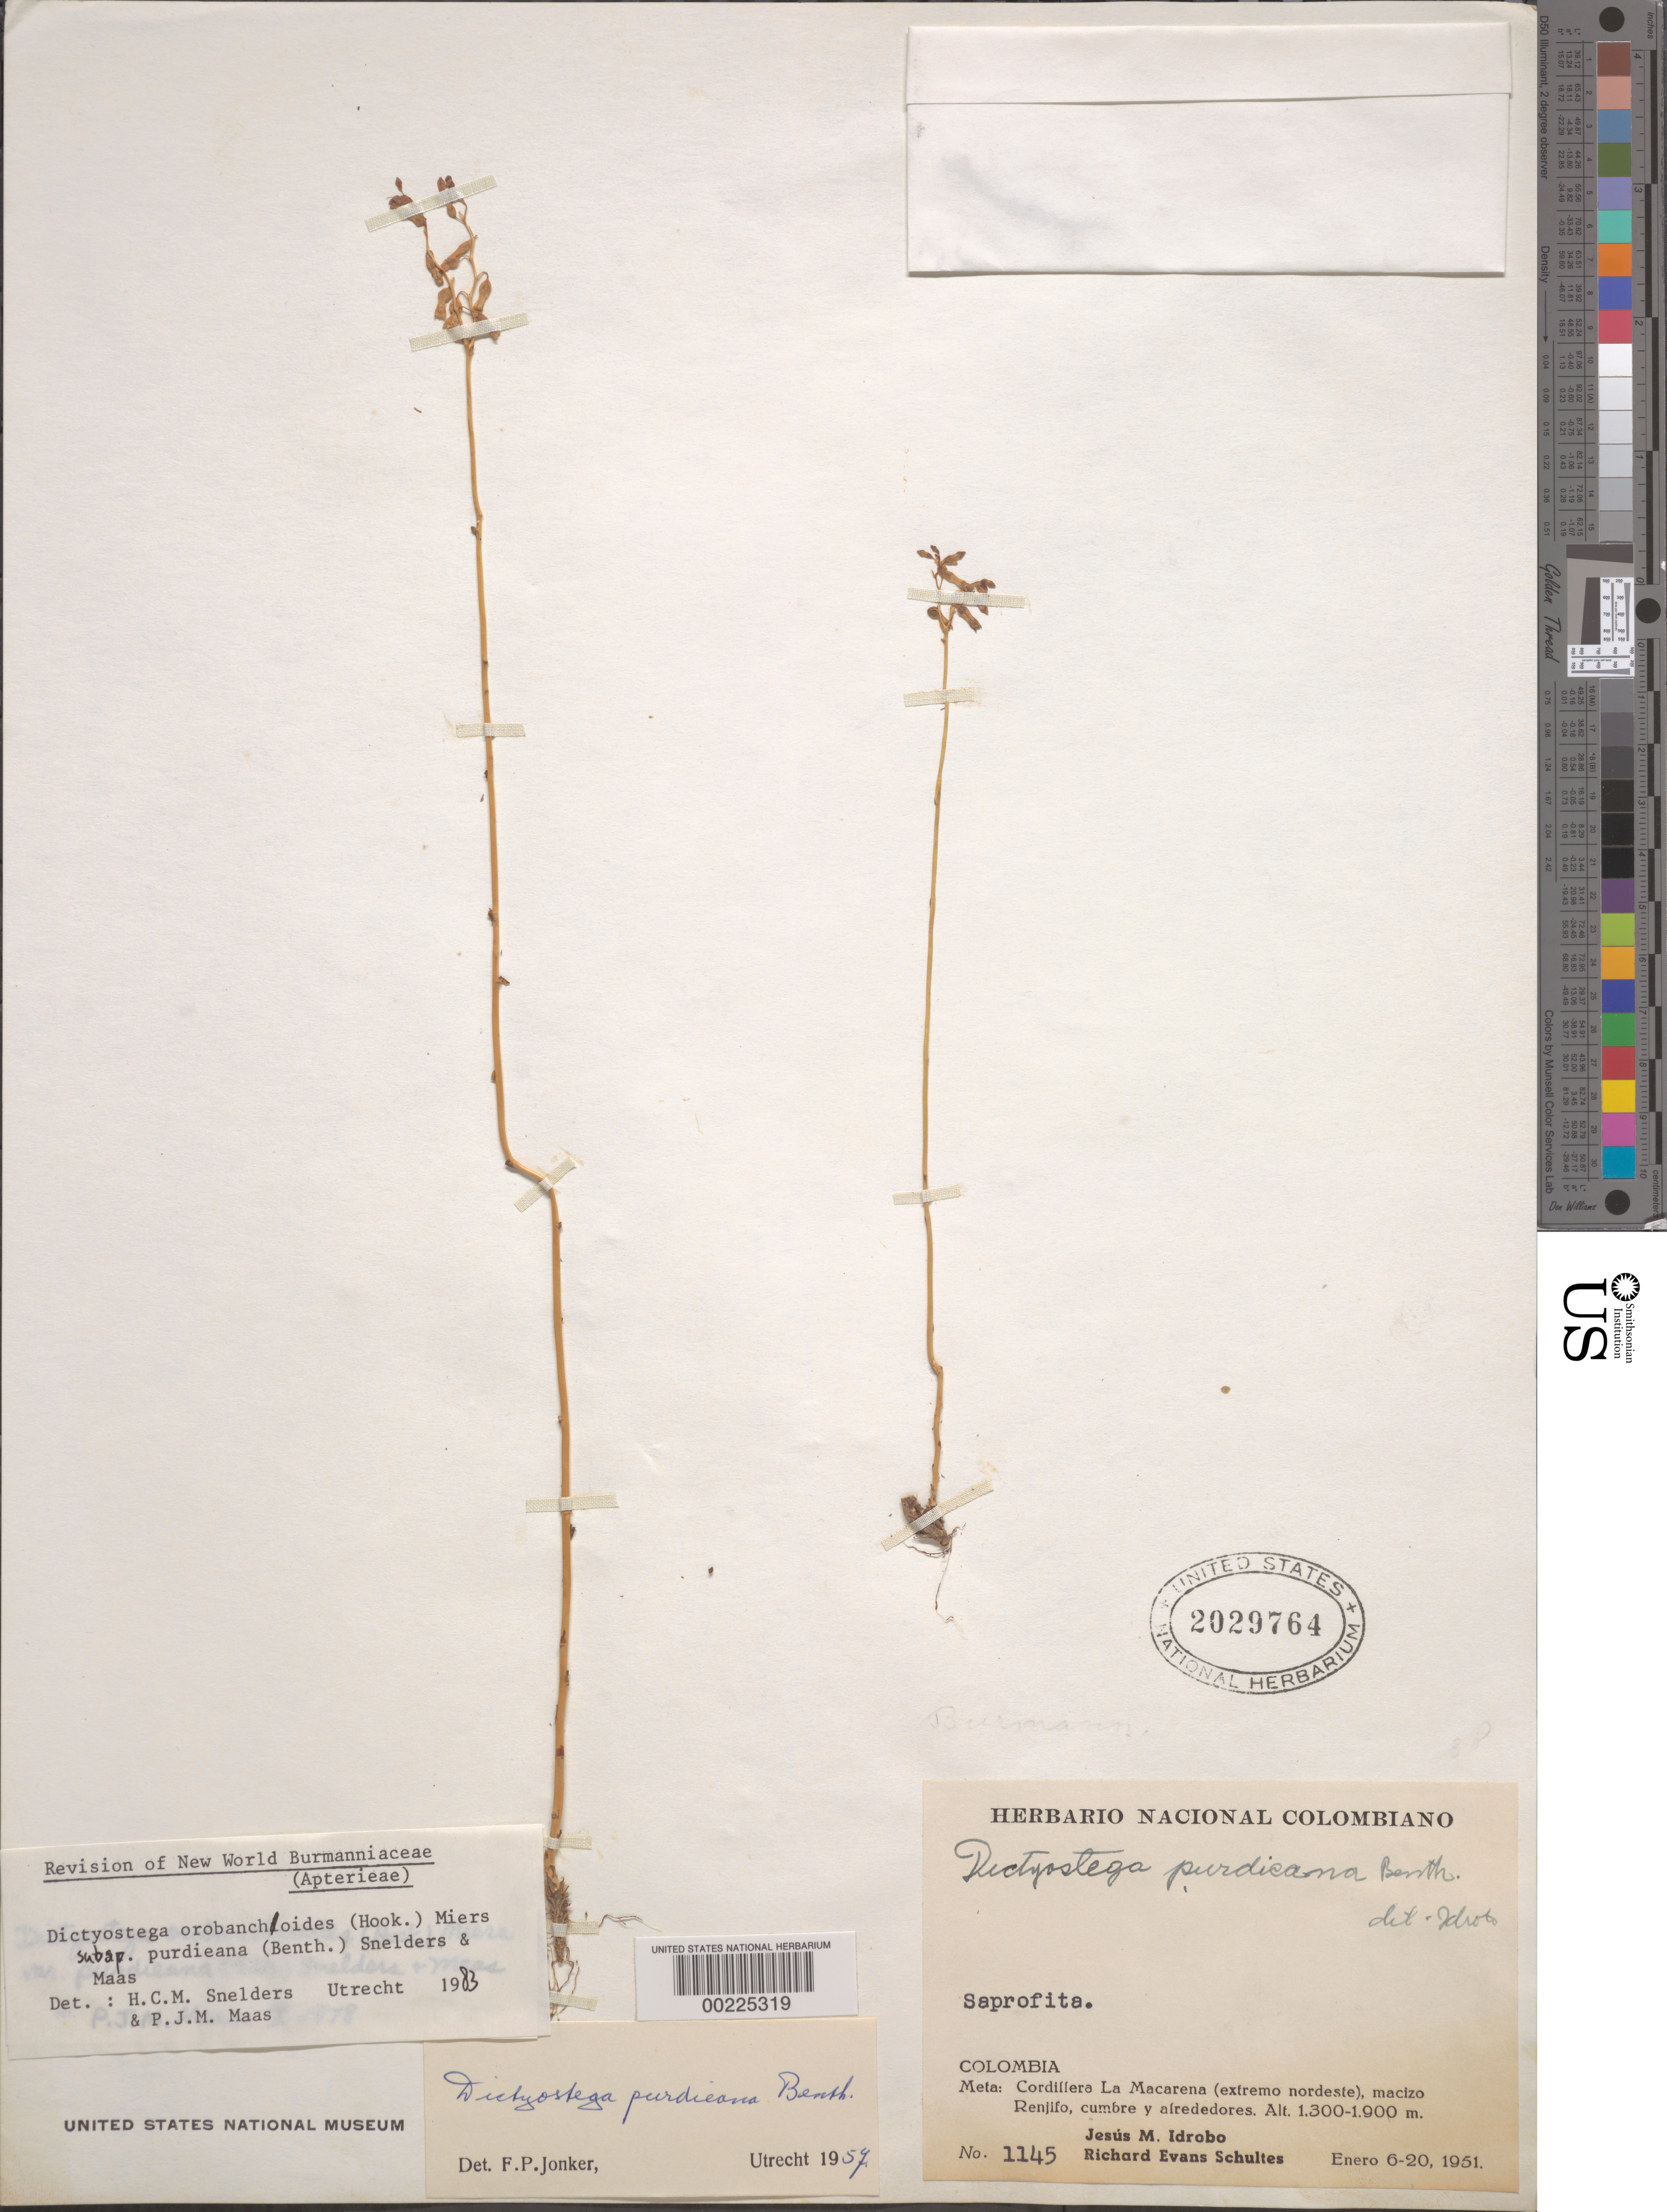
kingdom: Plantae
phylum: Tracheophyta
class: Liliopsida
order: Dioscoreales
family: Burmanniaceae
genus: Dictyostega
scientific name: Dictyostega orobanchoides subsp. purdieana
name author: (Benth.) Snelders & Maas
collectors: J. M. Idrobo & R. E. Schultes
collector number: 1145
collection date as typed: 06 Jan 1951 to 20 Jan 1951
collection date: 1951-01-06/1951-01-20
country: Colombia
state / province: Meta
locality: Cordillera la Macarena (extreme NE) Macizo Renjifo, summit and vicinity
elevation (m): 1300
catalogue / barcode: US 2029764